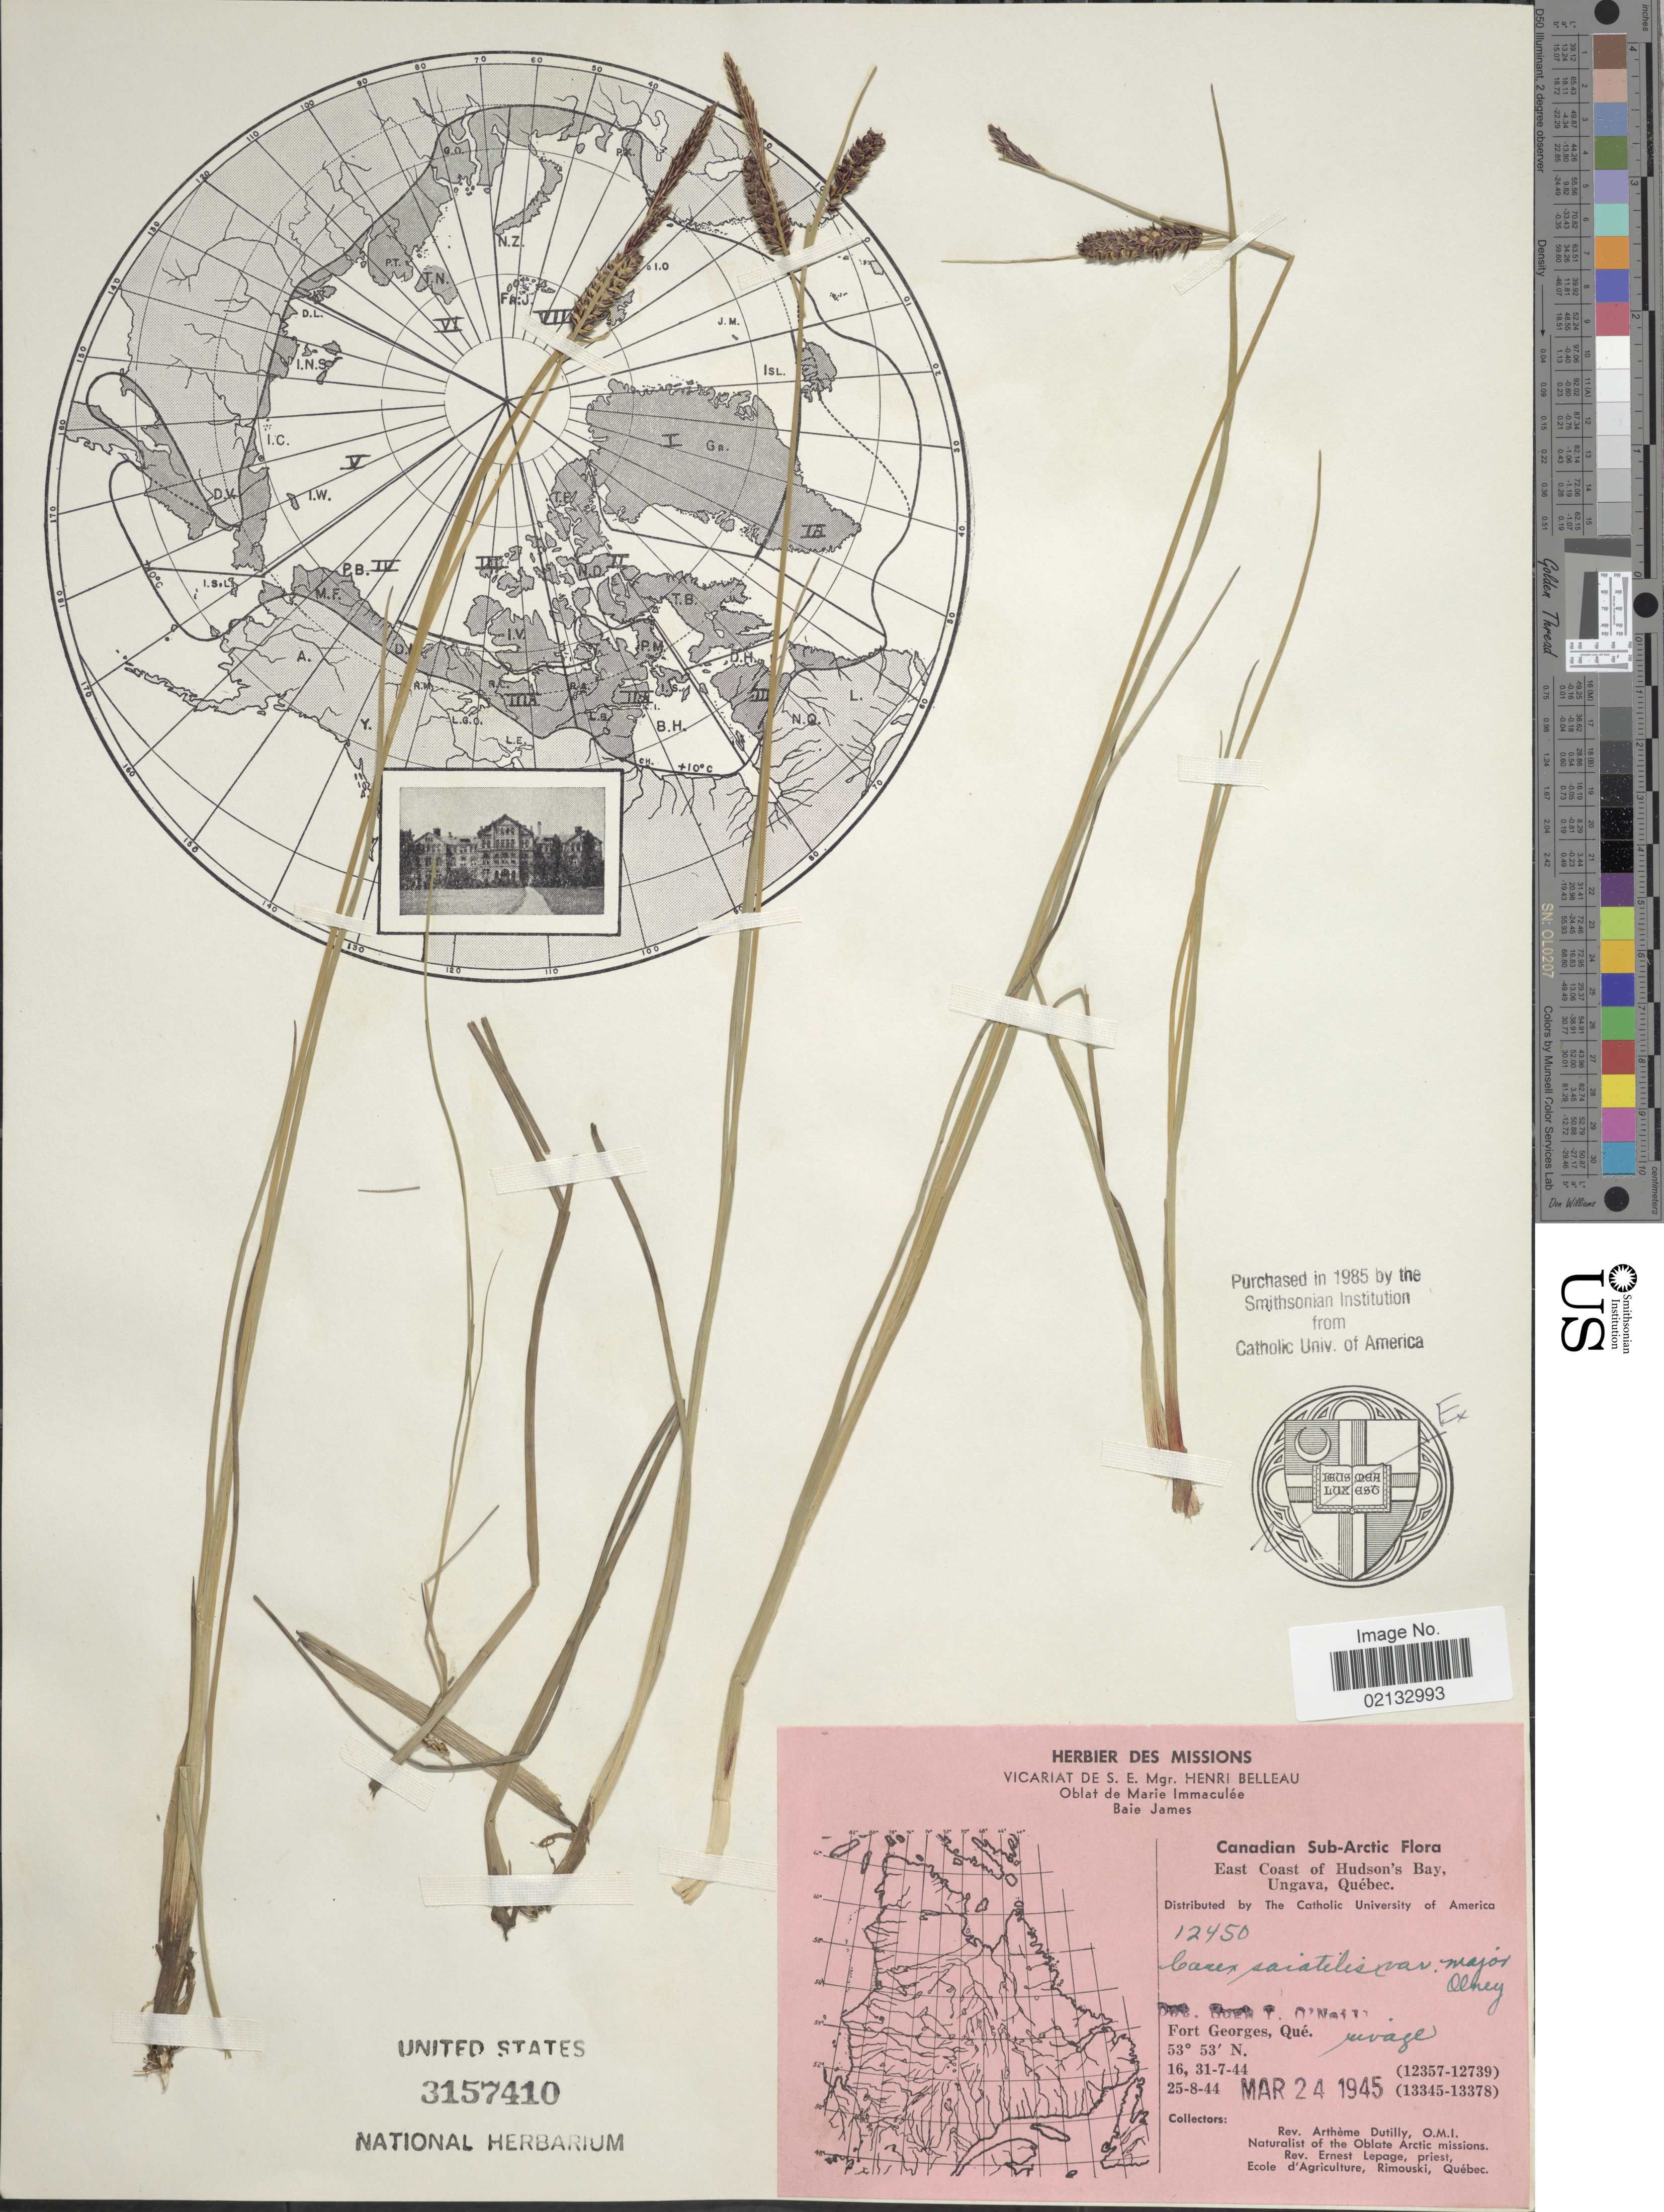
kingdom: Plantae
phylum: Tracheophyta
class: Liliopsida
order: Poales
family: Cyperaceae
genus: Carex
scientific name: Carex saxatilis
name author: L.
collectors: A. Dutilly & E. Lepage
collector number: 12450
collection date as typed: Transcribed d/m/y: 25/8/44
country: Canada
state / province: Quebec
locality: Canadian Sub-Arctic. East Coast of Hudson's Bay. Fort Georges, Que.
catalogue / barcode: US 3157410